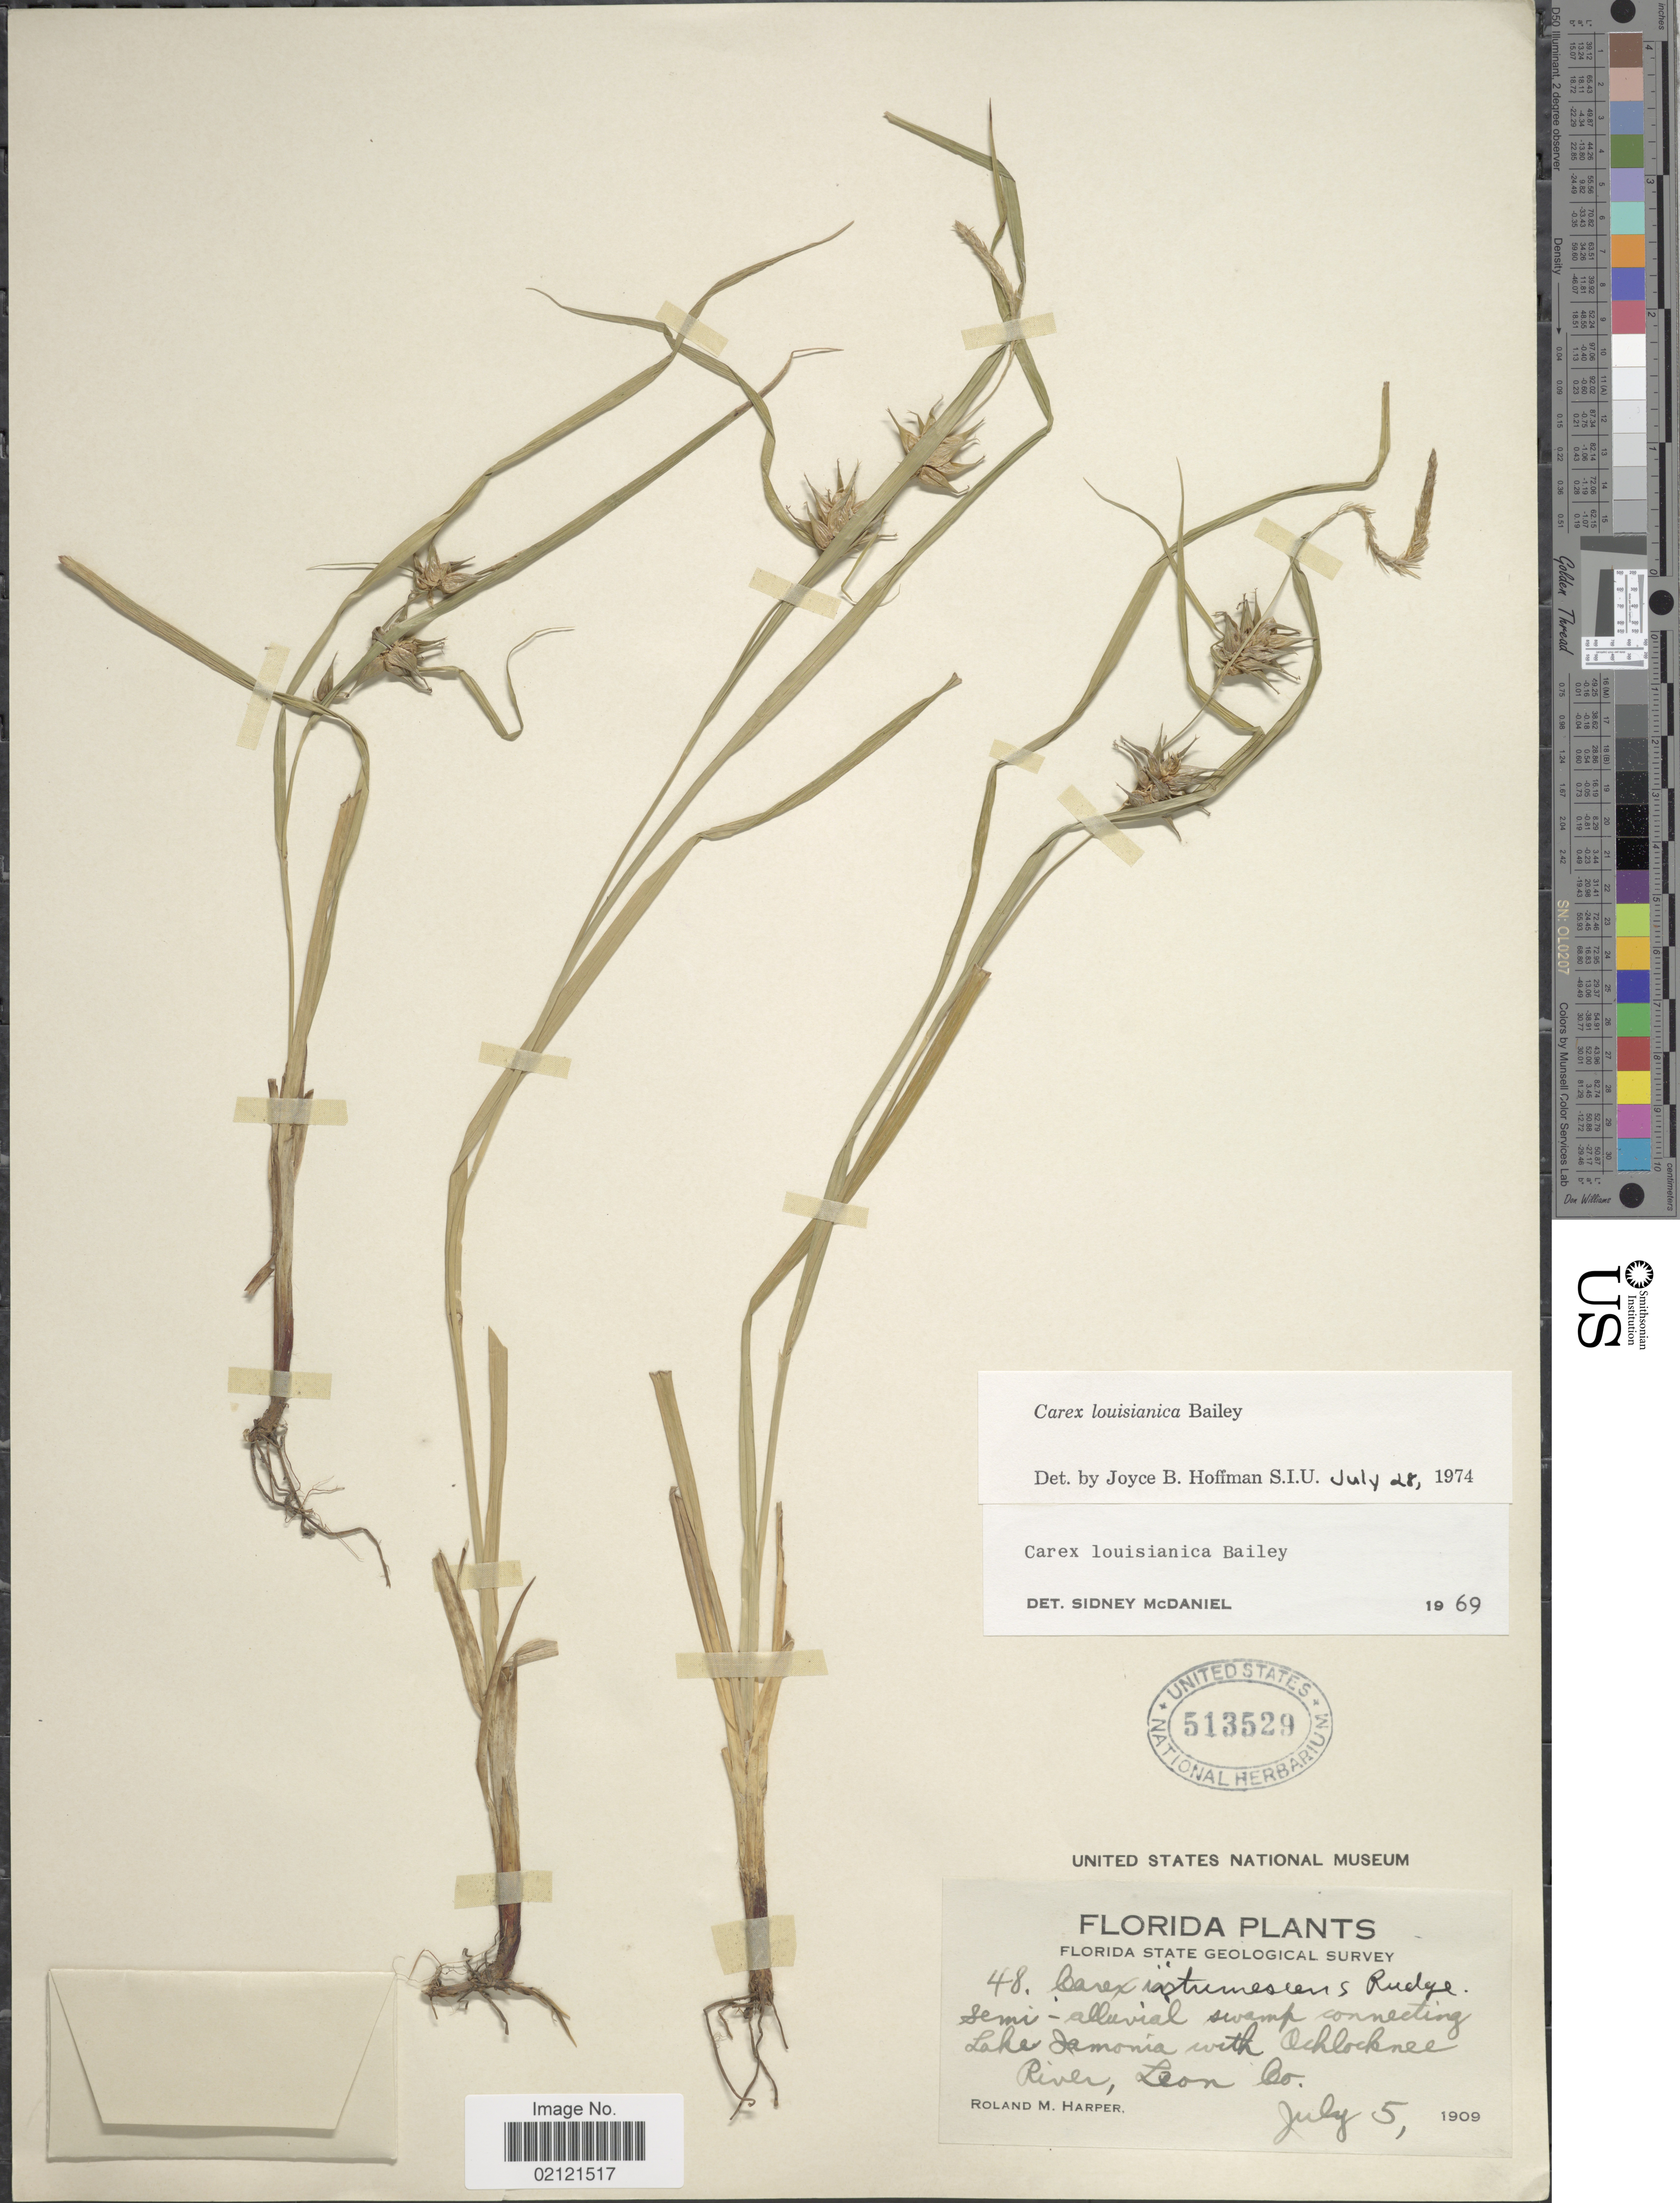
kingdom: Plantae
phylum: Tracheophyta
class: Liliopsida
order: Poales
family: Cyperaceae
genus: Carex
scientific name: Carex louisianica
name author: L.H. Bailey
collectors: R. M. Harper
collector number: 48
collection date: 1909-07-05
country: United States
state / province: Florida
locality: Semi - alluvial swamp connecting Lake Lamonia with Ochlockonee River, Leon Co.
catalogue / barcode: US 513529